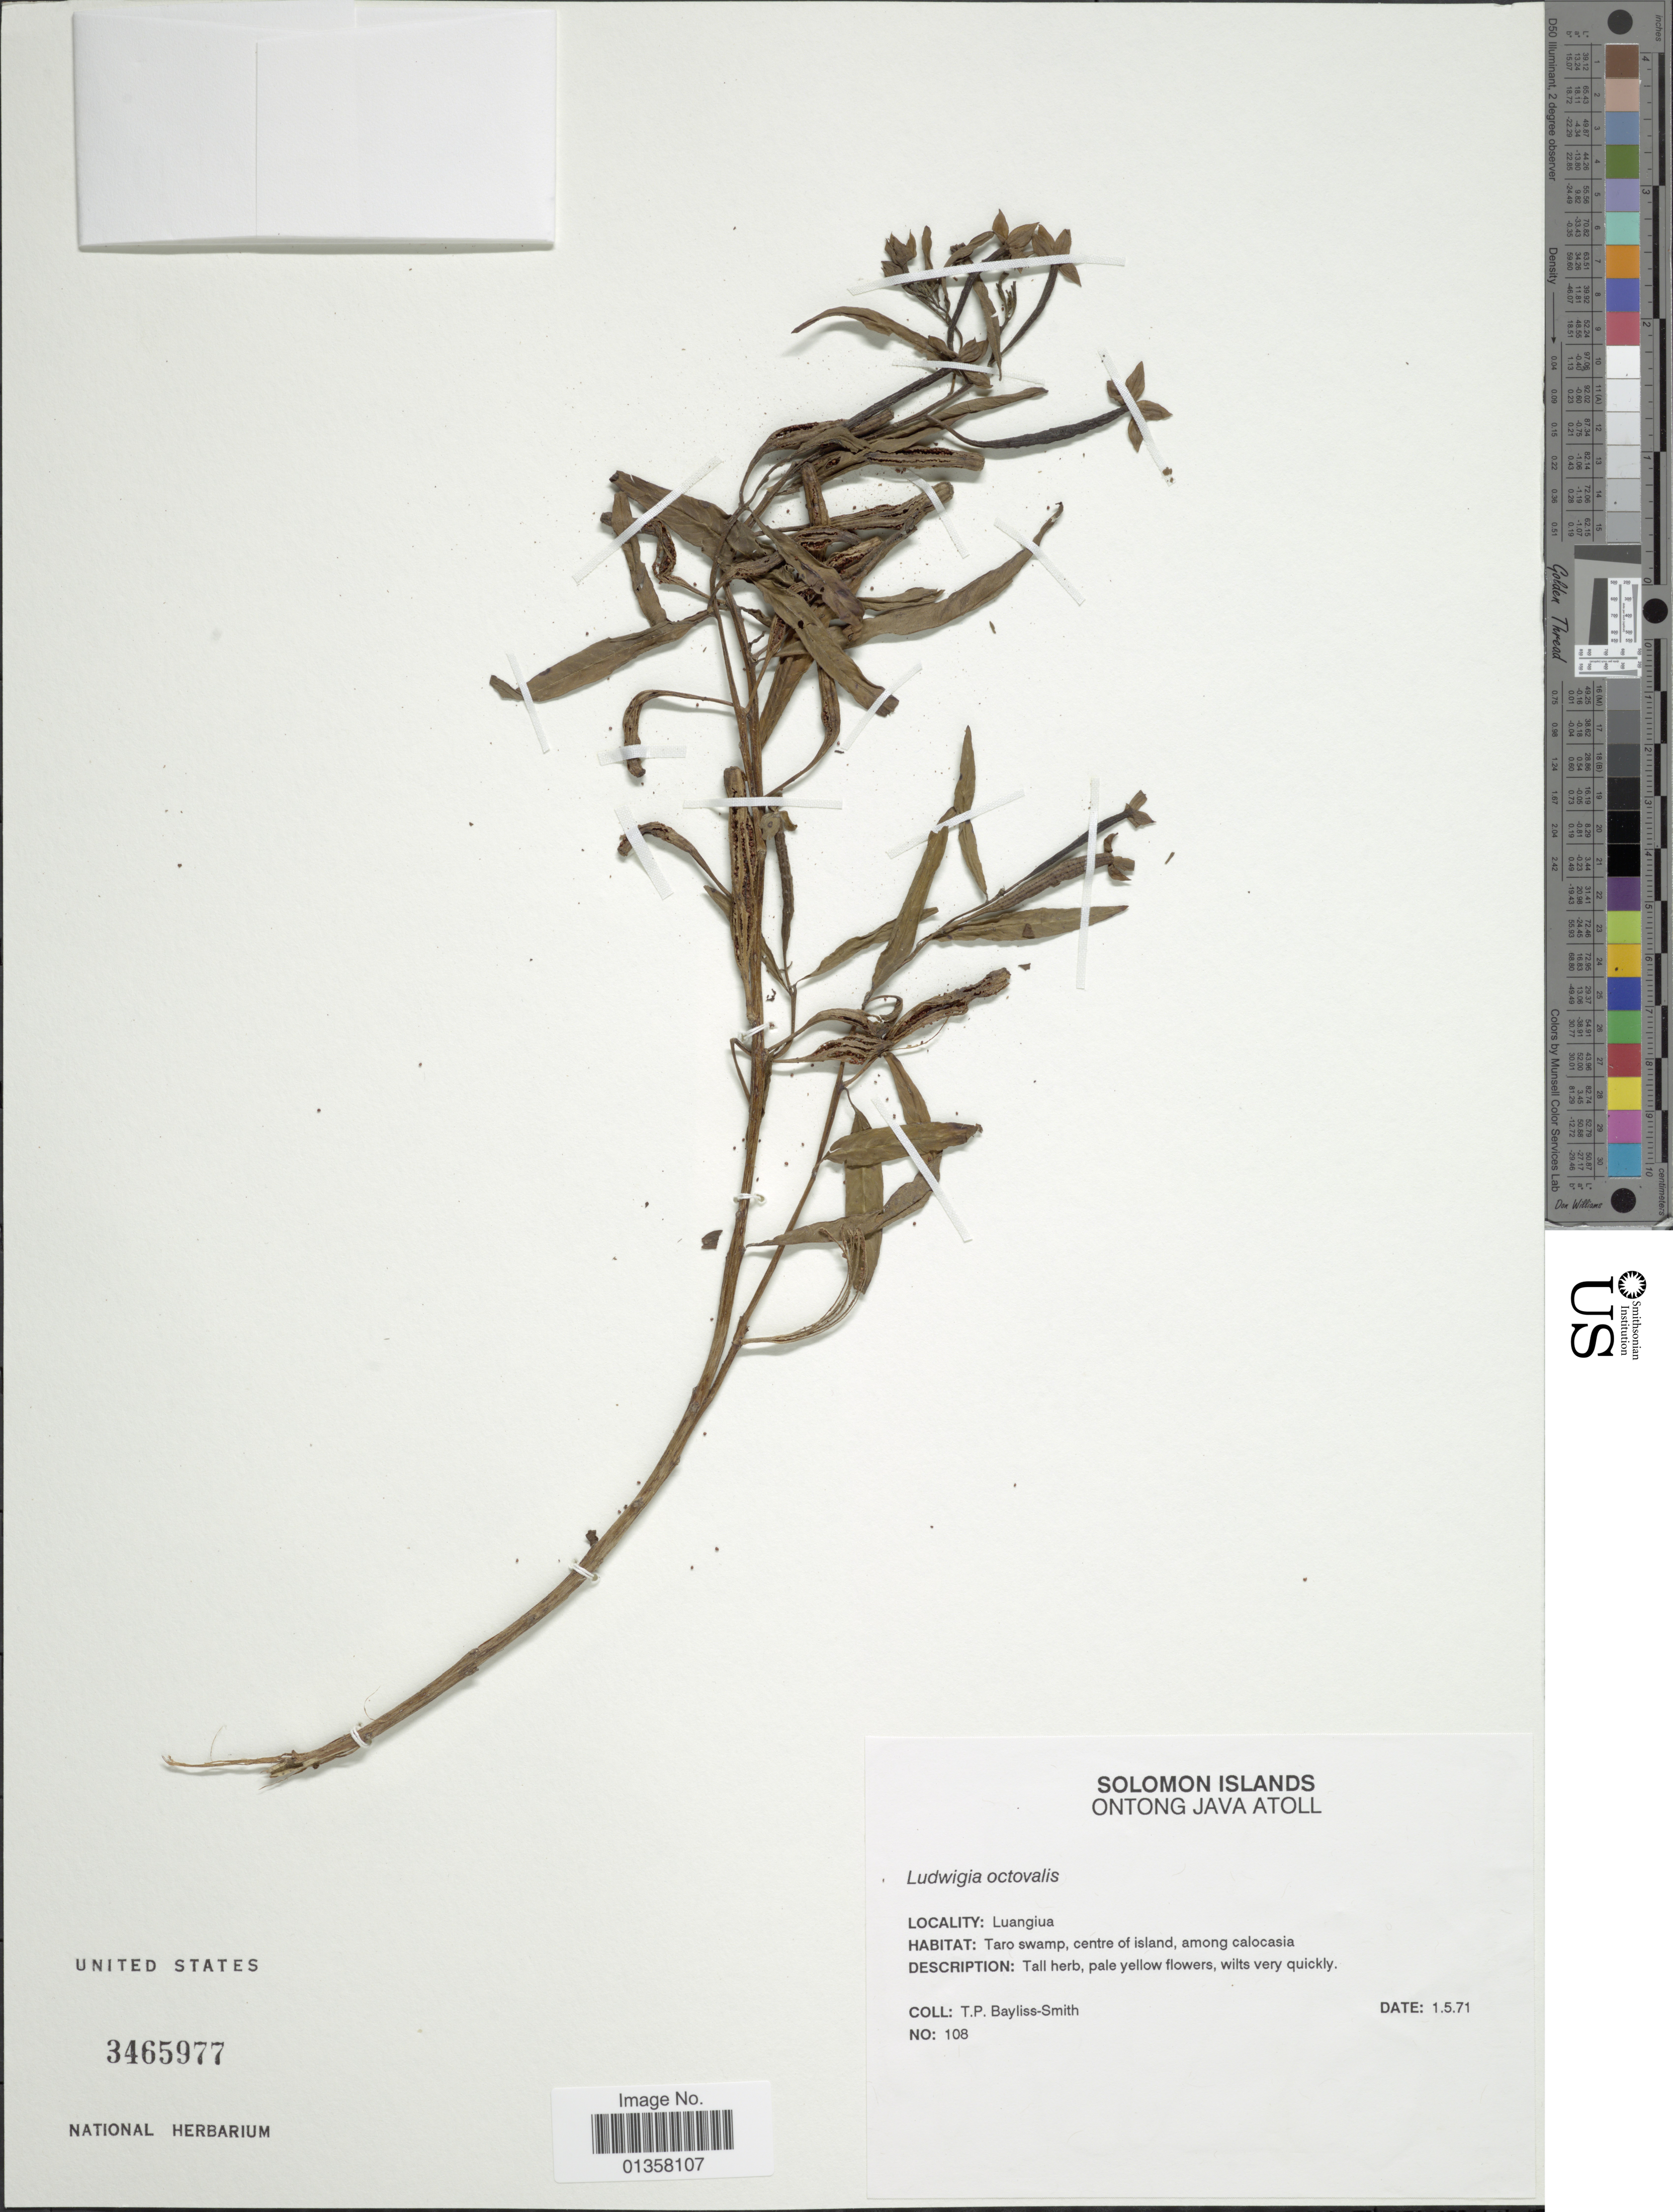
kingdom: Plantae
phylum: Tracheophyta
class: Magnoliopsida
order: Myrtales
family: Onagraceae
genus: Ludwigia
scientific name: Ludwigia octovalvis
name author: (Jacq.) P.H. Raven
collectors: T. P. Bayliss-Smith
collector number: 108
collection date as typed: Transcribed d/m/y: 1/5/71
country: Solomon Islands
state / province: Solomon Island Outliers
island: Ontong Java [Luanguia] Atoll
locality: Ontong Java Atoll, Luangiua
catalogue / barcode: US 3465977